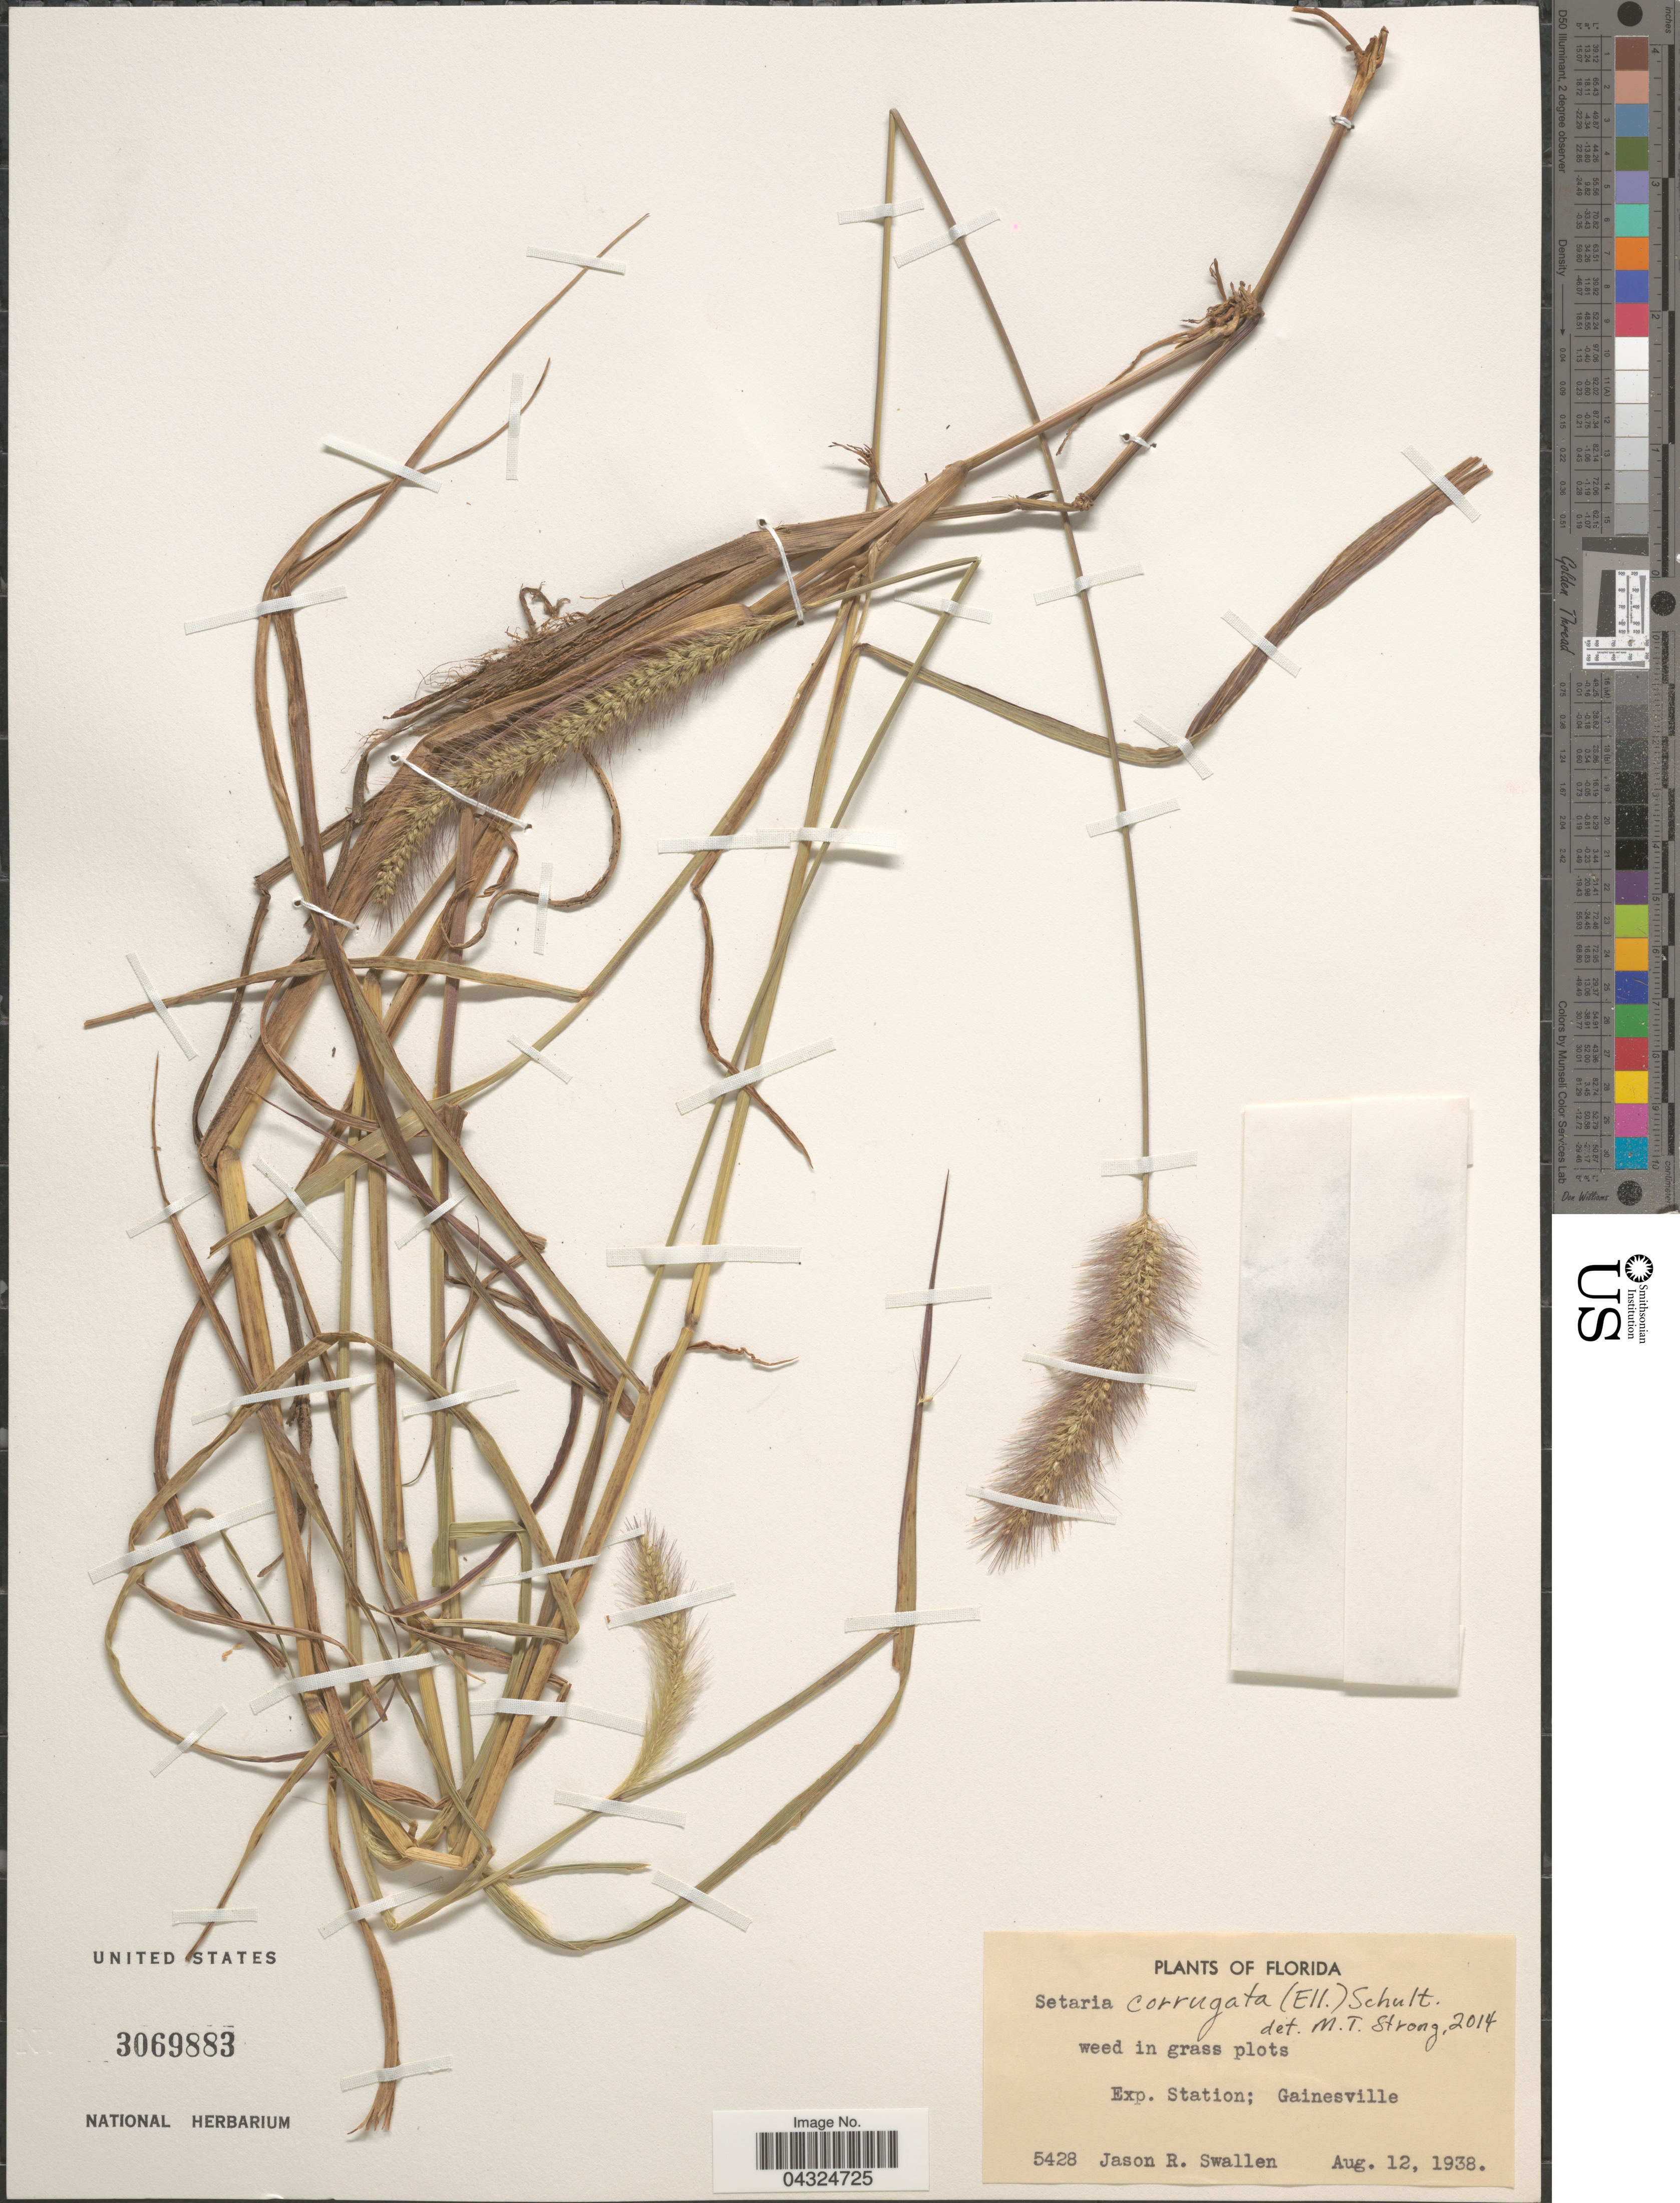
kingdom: Plantae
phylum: Tracheophyta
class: Liliopsida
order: Poales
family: Poaceae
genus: Setaria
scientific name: Setaria corrugata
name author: (Elliott) Schult.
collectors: J. R. Swallen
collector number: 5428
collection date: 1938-08-12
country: United States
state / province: Florida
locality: Exp. Station; Gainesville.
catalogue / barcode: US 3069883